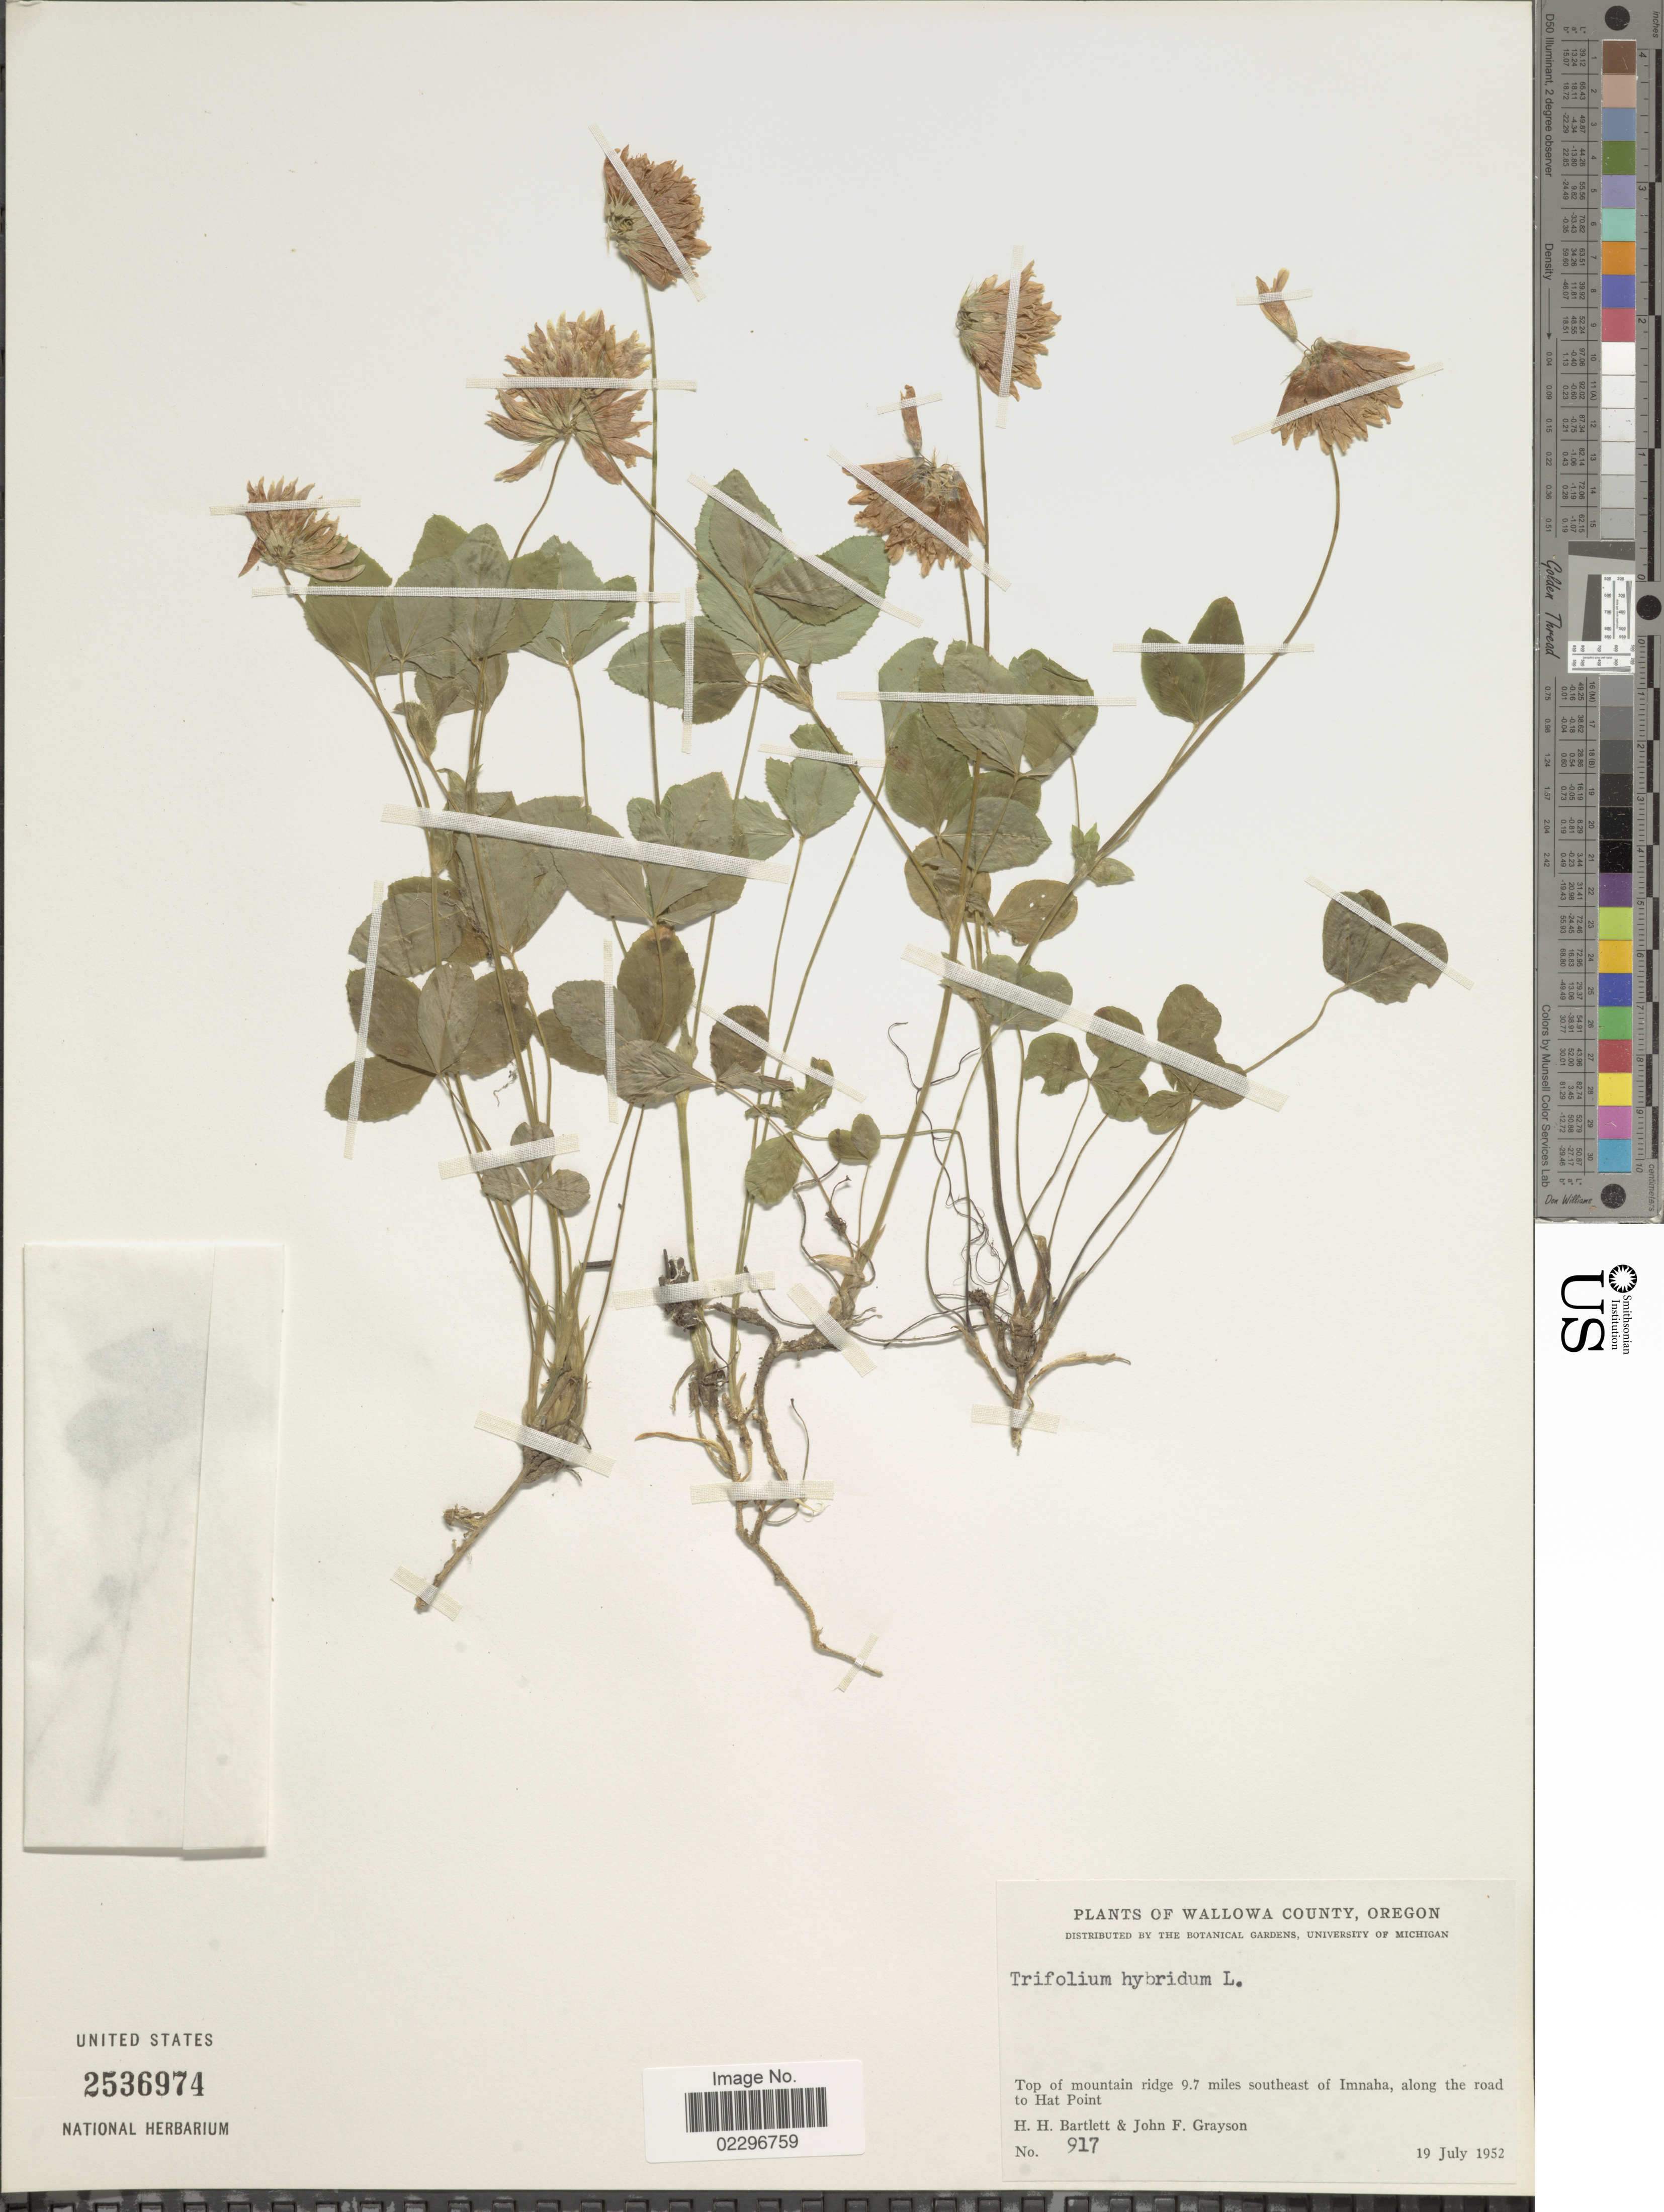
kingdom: Plantae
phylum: Tracheophyta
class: Magnoliopsida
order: Fabales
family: Fabaceae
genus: Trifolium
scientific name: Trifolium hybridum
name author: L.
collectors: H. H. Bartlett & J. Grayson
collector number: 917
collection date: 1952-07-19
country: United States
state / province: Oregon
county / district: Wallowa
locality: Wallowa County. Top of the mountain ridge 9.7 miles southeast of Imnaha, along the road to Hat Point.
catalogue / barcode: US 2536974